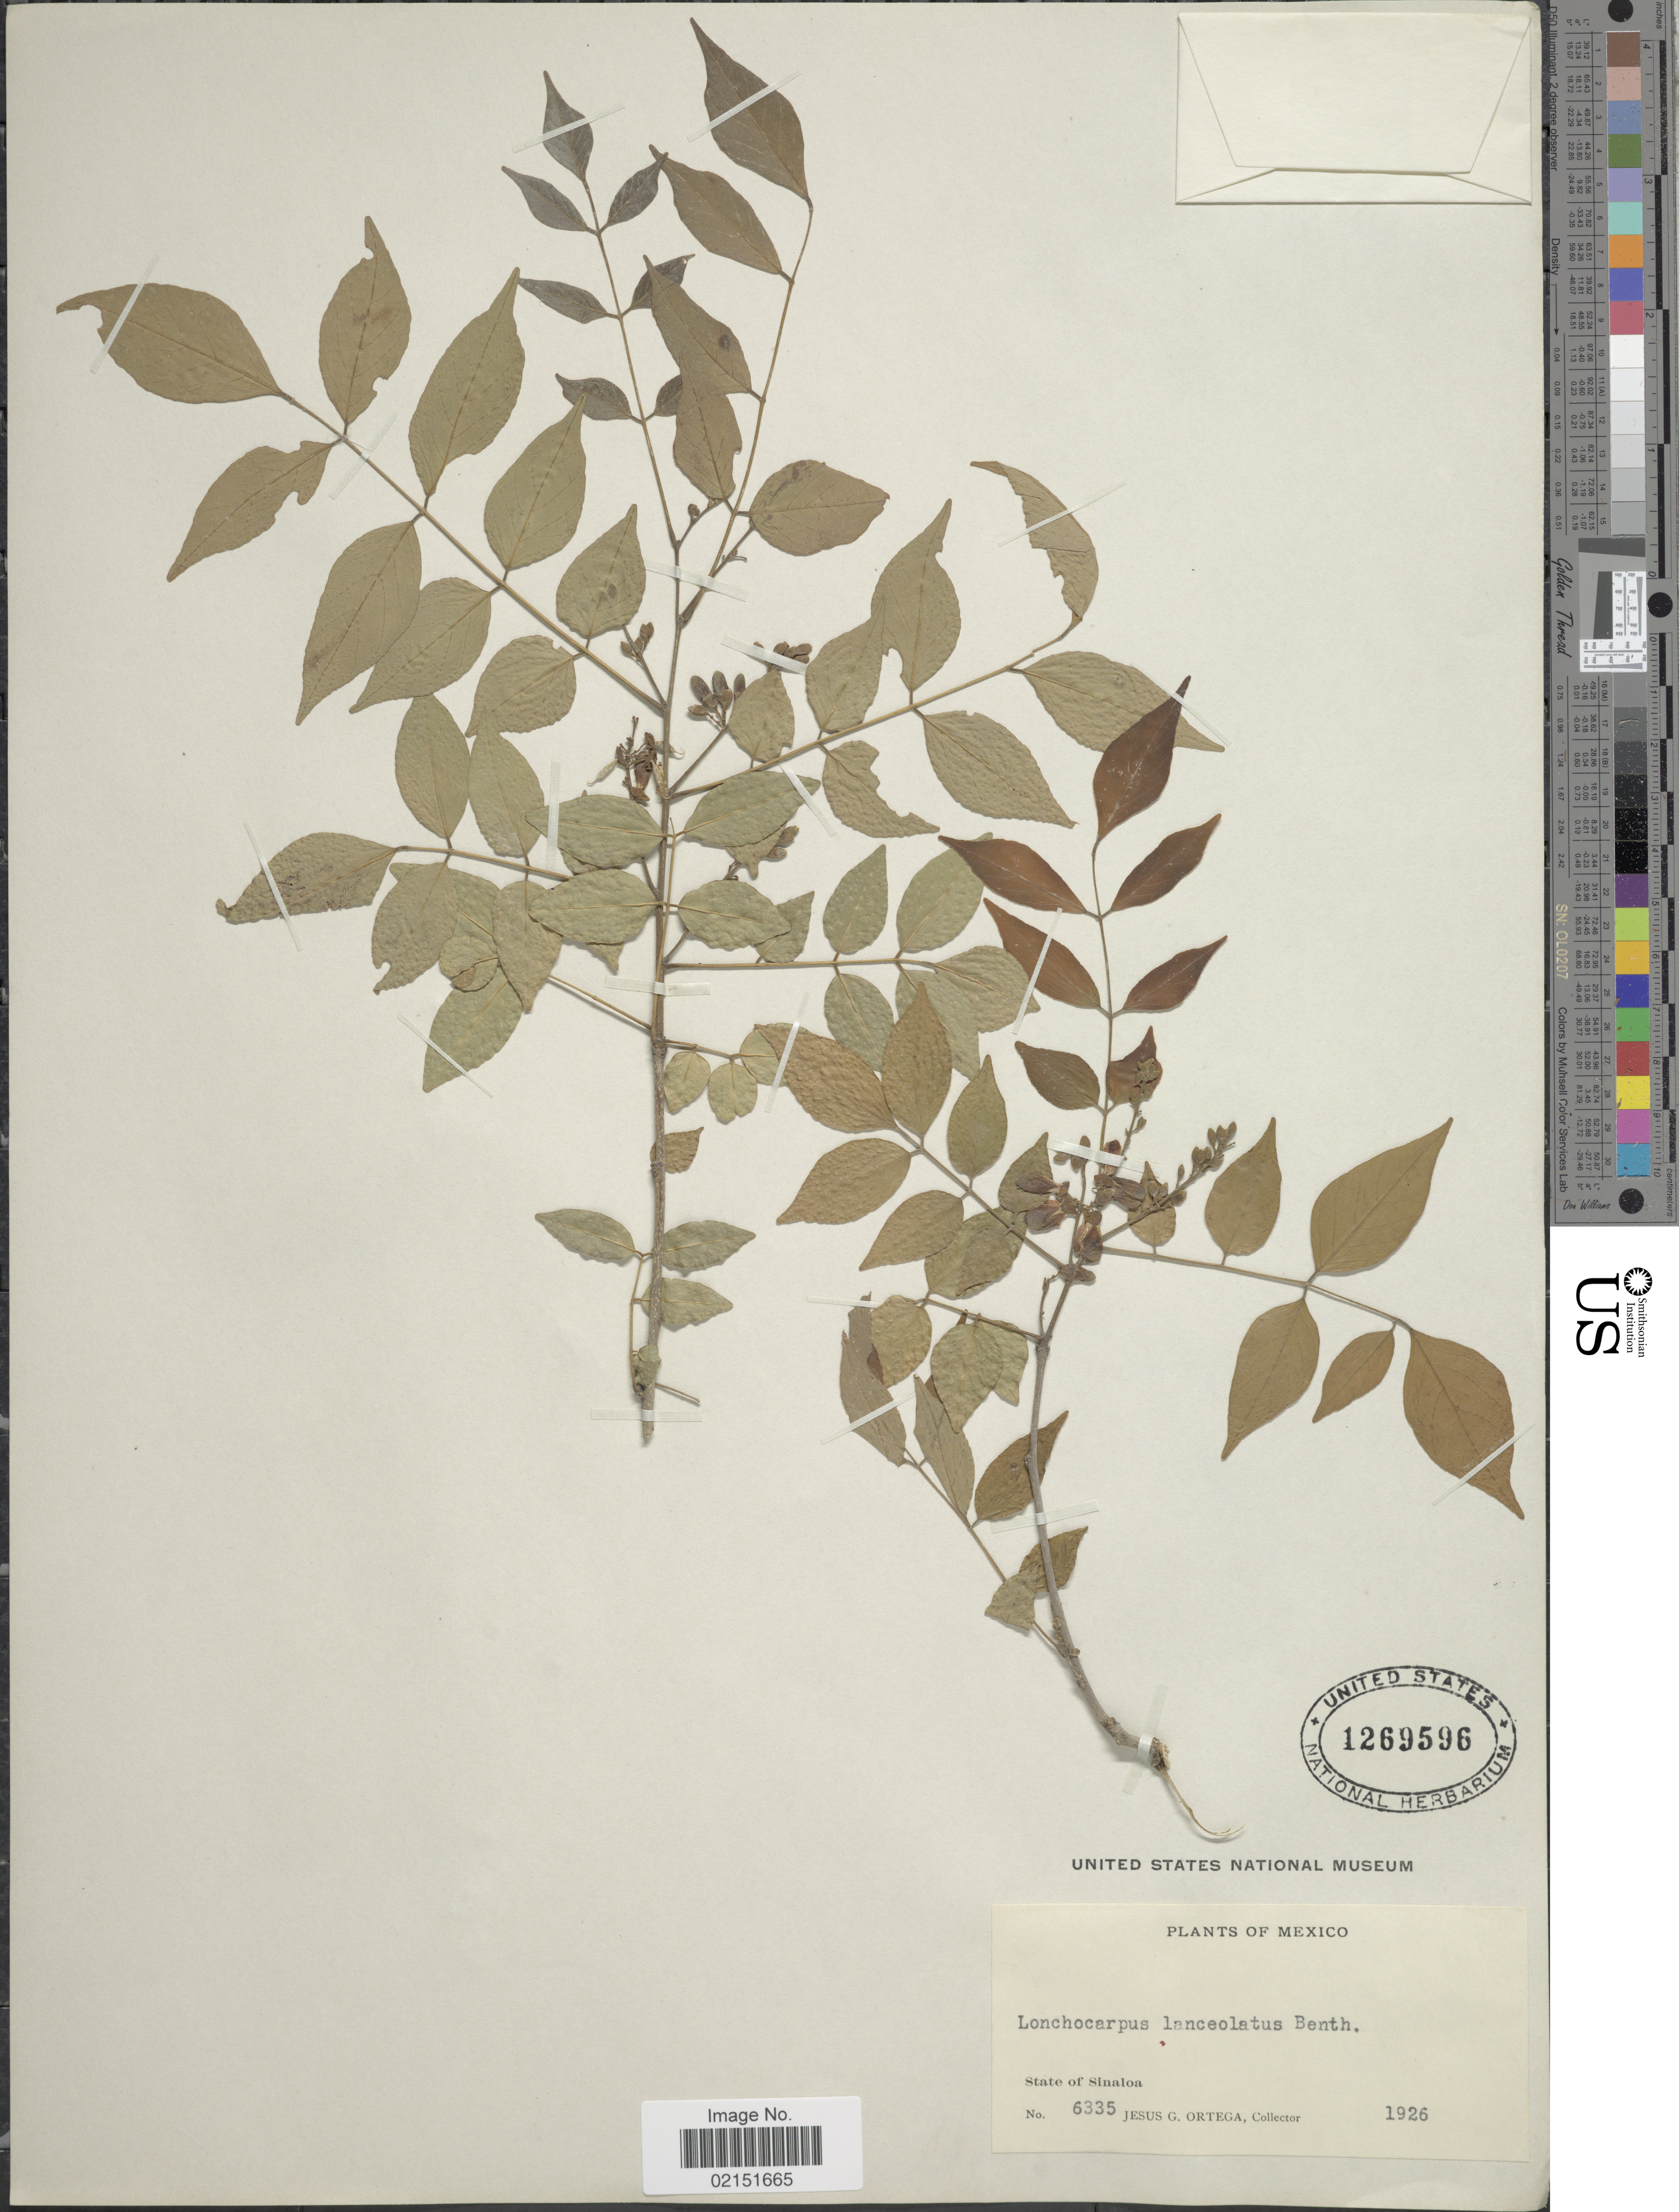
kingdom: Plantae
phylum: Tracheophyta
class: Magnoliopsida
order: Fabales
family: Fabaceae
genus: Lonchocarpus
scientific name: Lonchocarpus lanceolatus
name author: Benth.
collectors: J. Ortega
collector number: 6335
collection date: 1926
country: Mexico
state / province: Sinaloa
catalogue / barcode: US 1269596